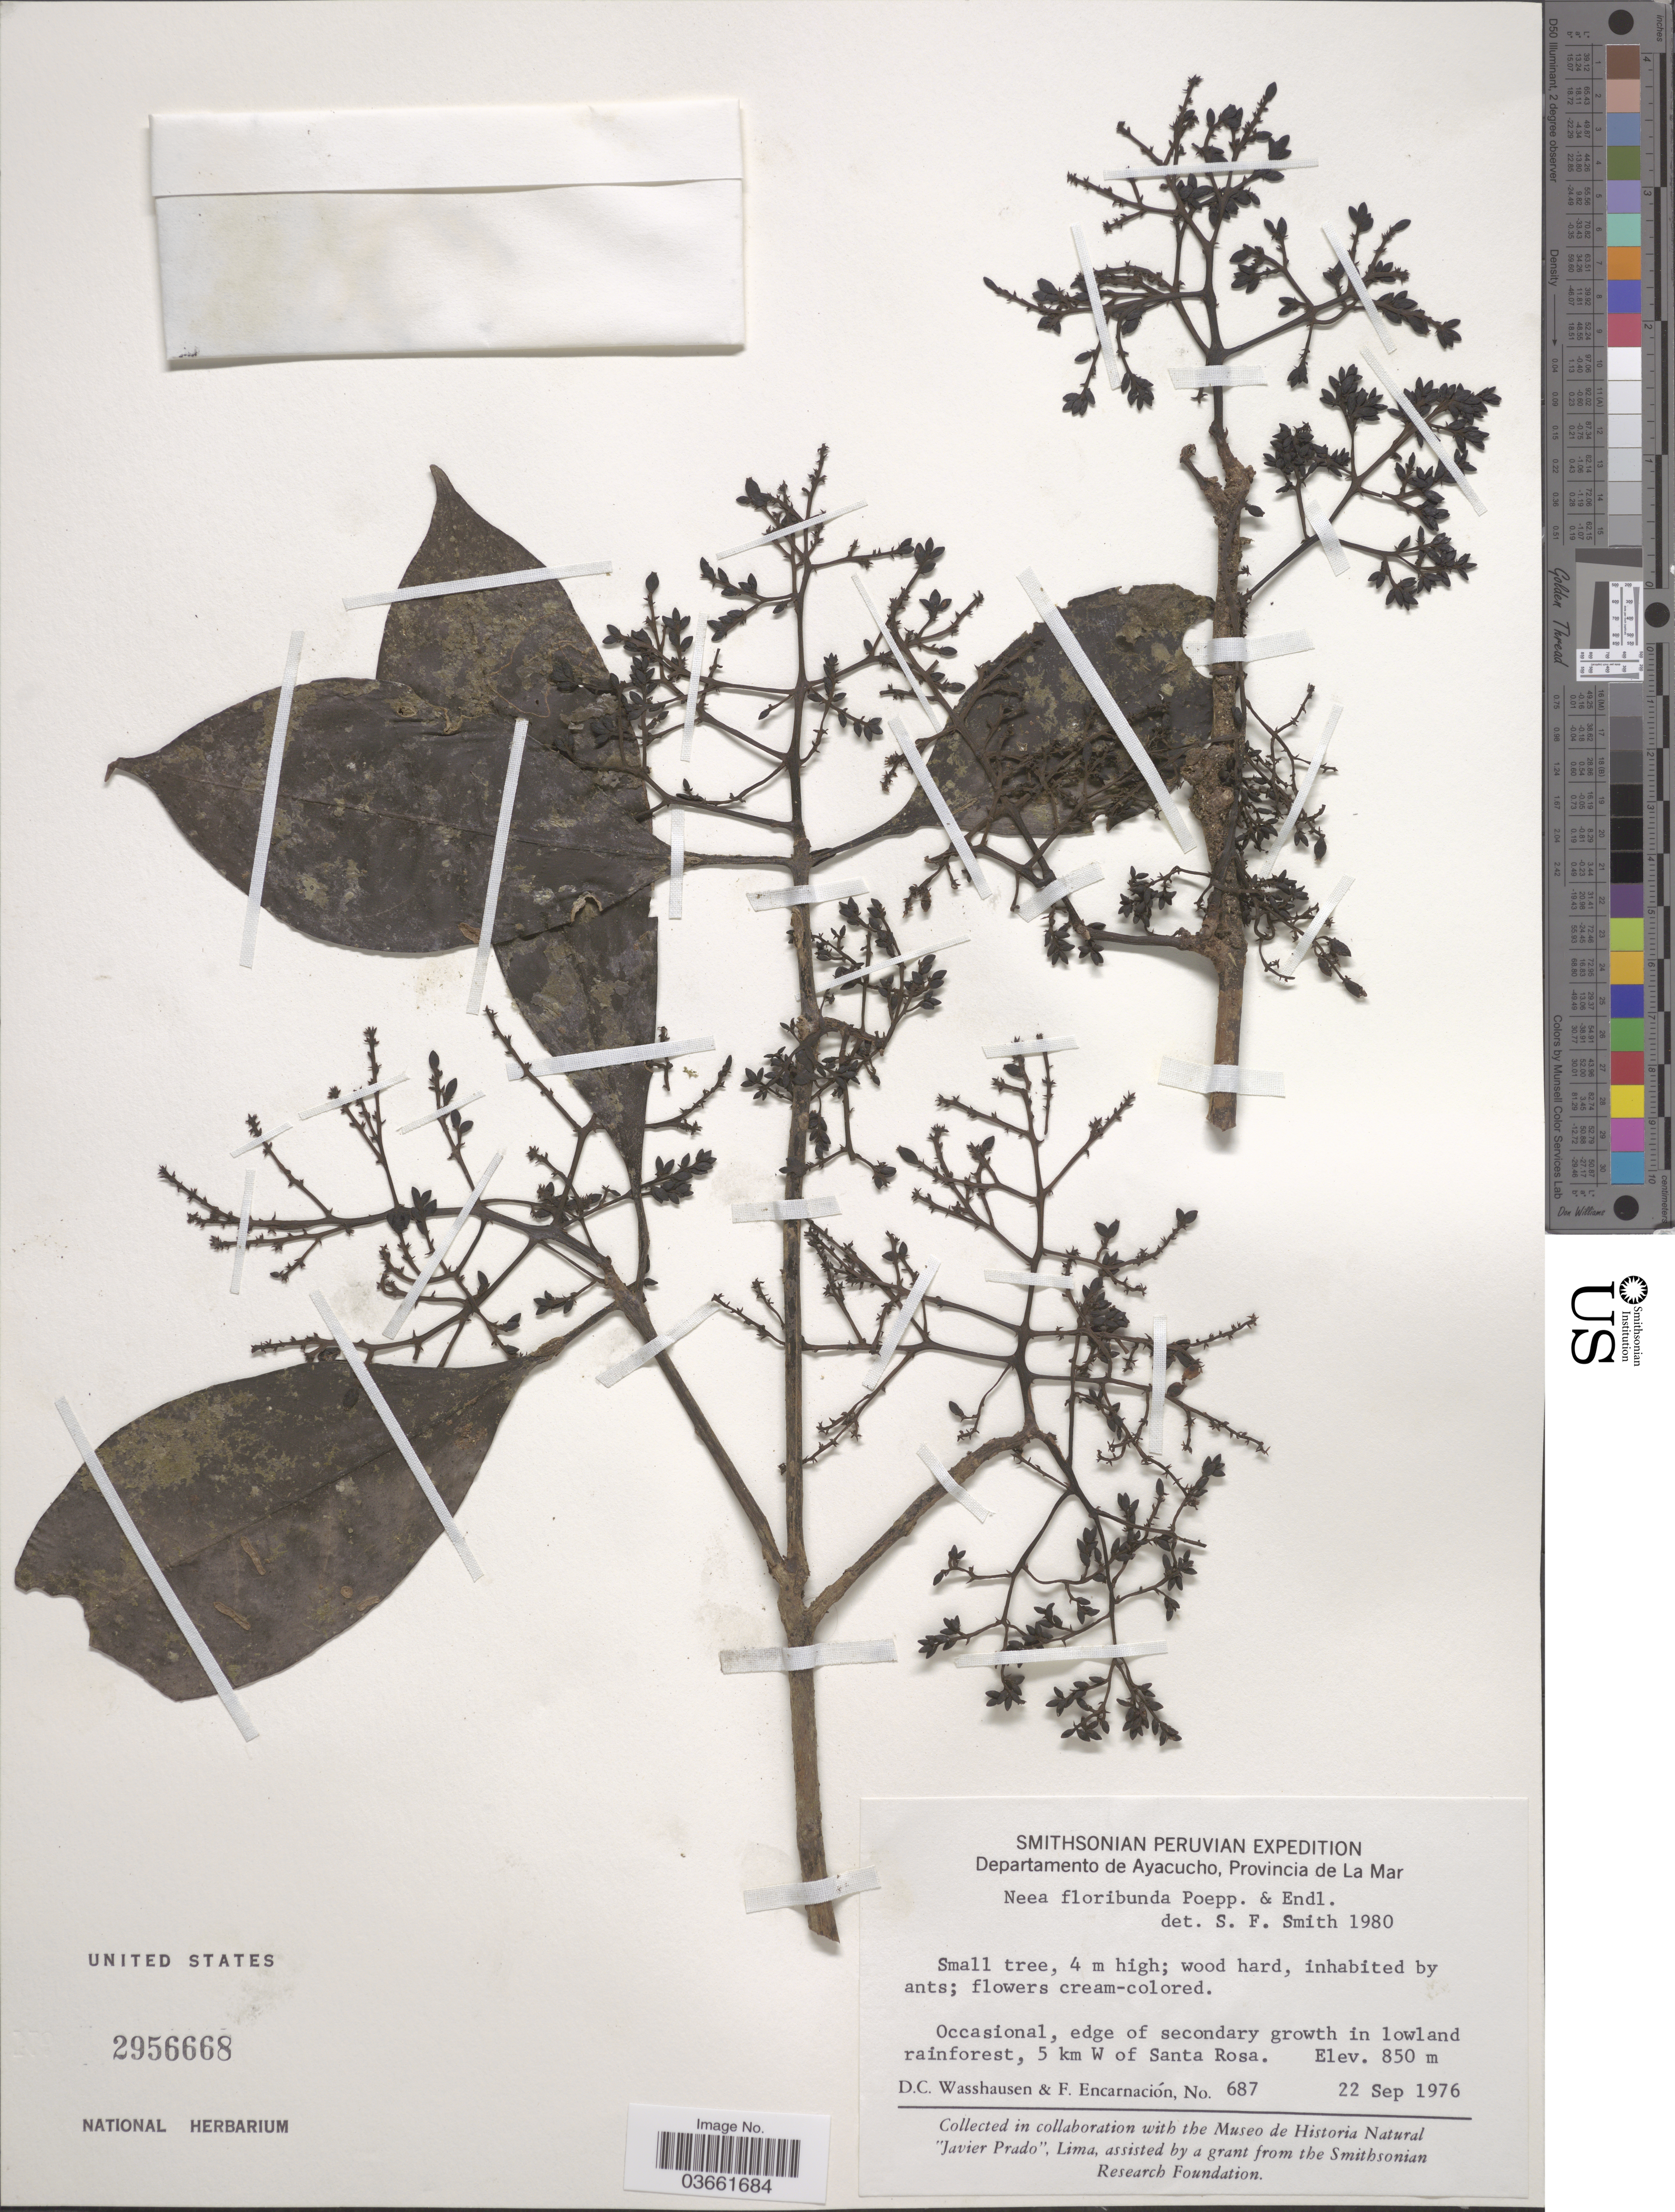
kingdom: Plantae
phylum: Tracheophyta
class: Magnoliopsida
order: Caryophyllales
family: Nyctaginaceae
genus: Neea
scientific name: Neea floribunda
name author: Poepp. & Endl.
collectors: D. C. Wasshausen & F. Encarnación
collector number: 687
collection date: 1976-09-22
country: Peru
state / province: Ayacucho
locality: Departamento de Ayacucho, Provincia de La Mar. 5 km W of Santa Rosa.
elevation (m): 850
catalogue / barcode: US 2956668